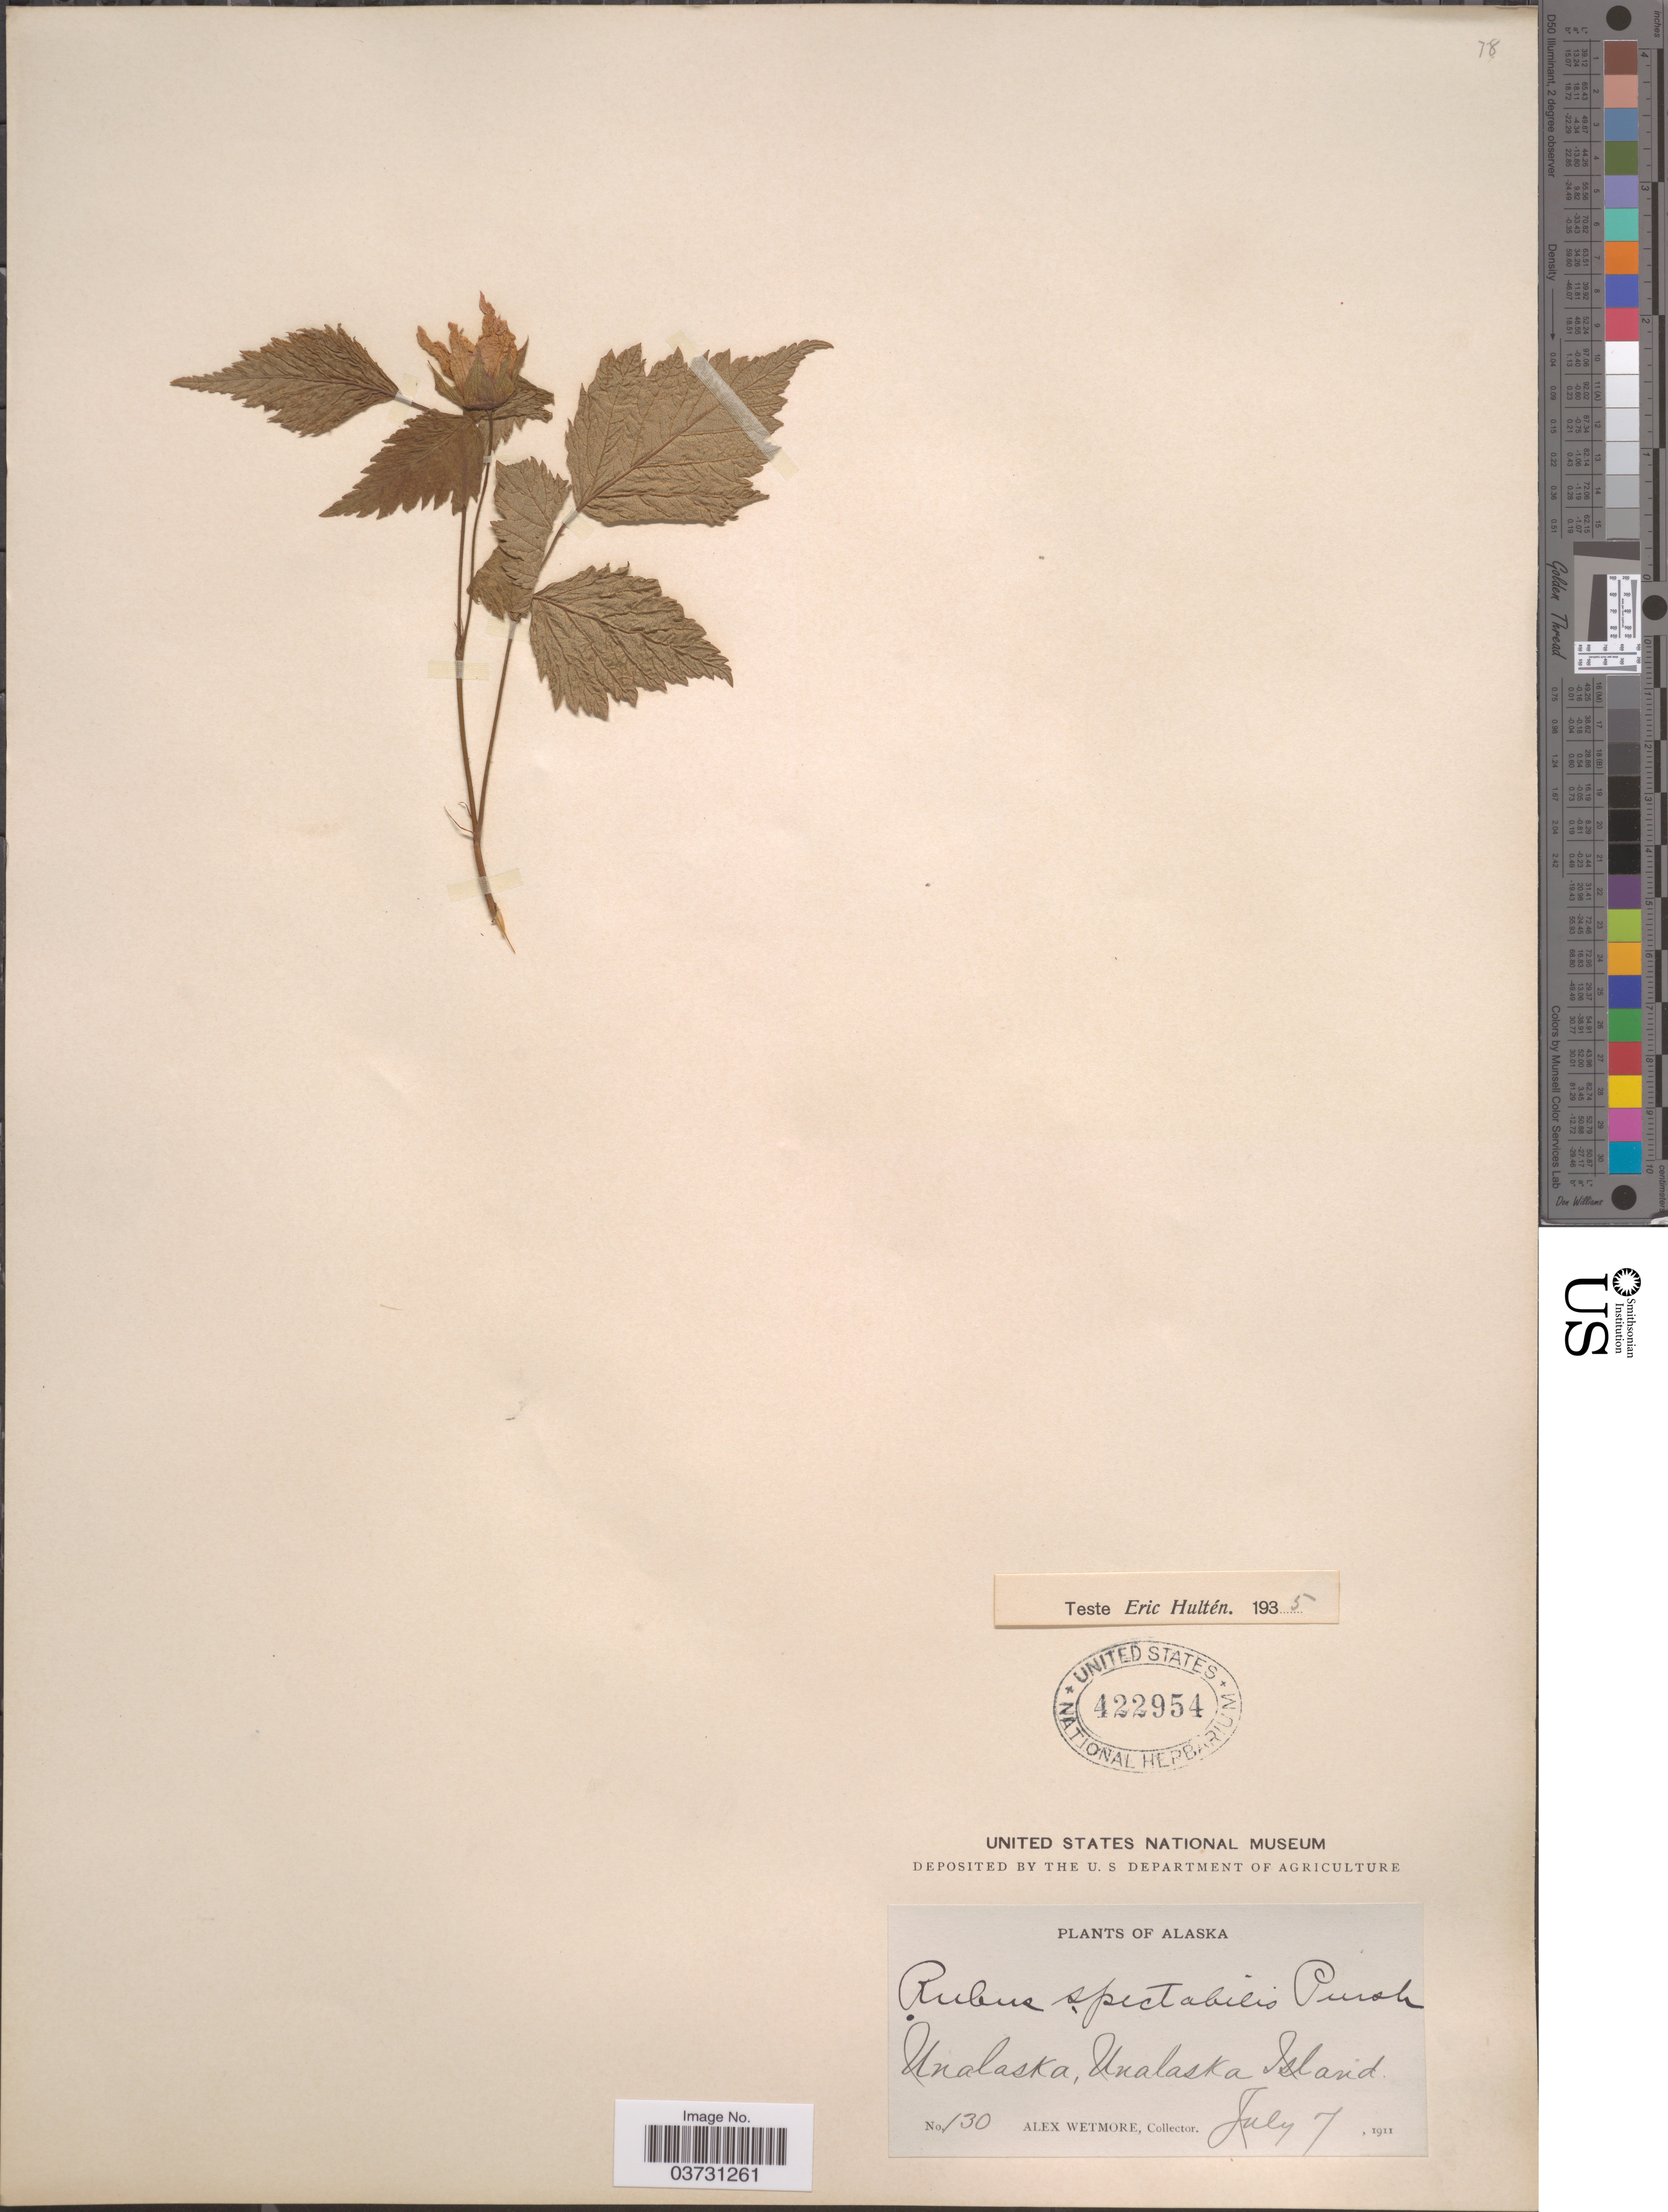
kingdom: Plantae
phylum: Tracheophyta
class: Magnoliopsida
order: Rosales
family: Rosaceae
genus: Rubus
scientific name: Rubus spectabilis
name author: Pursh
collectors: A. Wetmore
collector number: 130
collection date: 1911-07-07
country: United States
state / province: Alaska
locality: Unalaska, Unalaska Island.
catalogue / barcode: US 422954